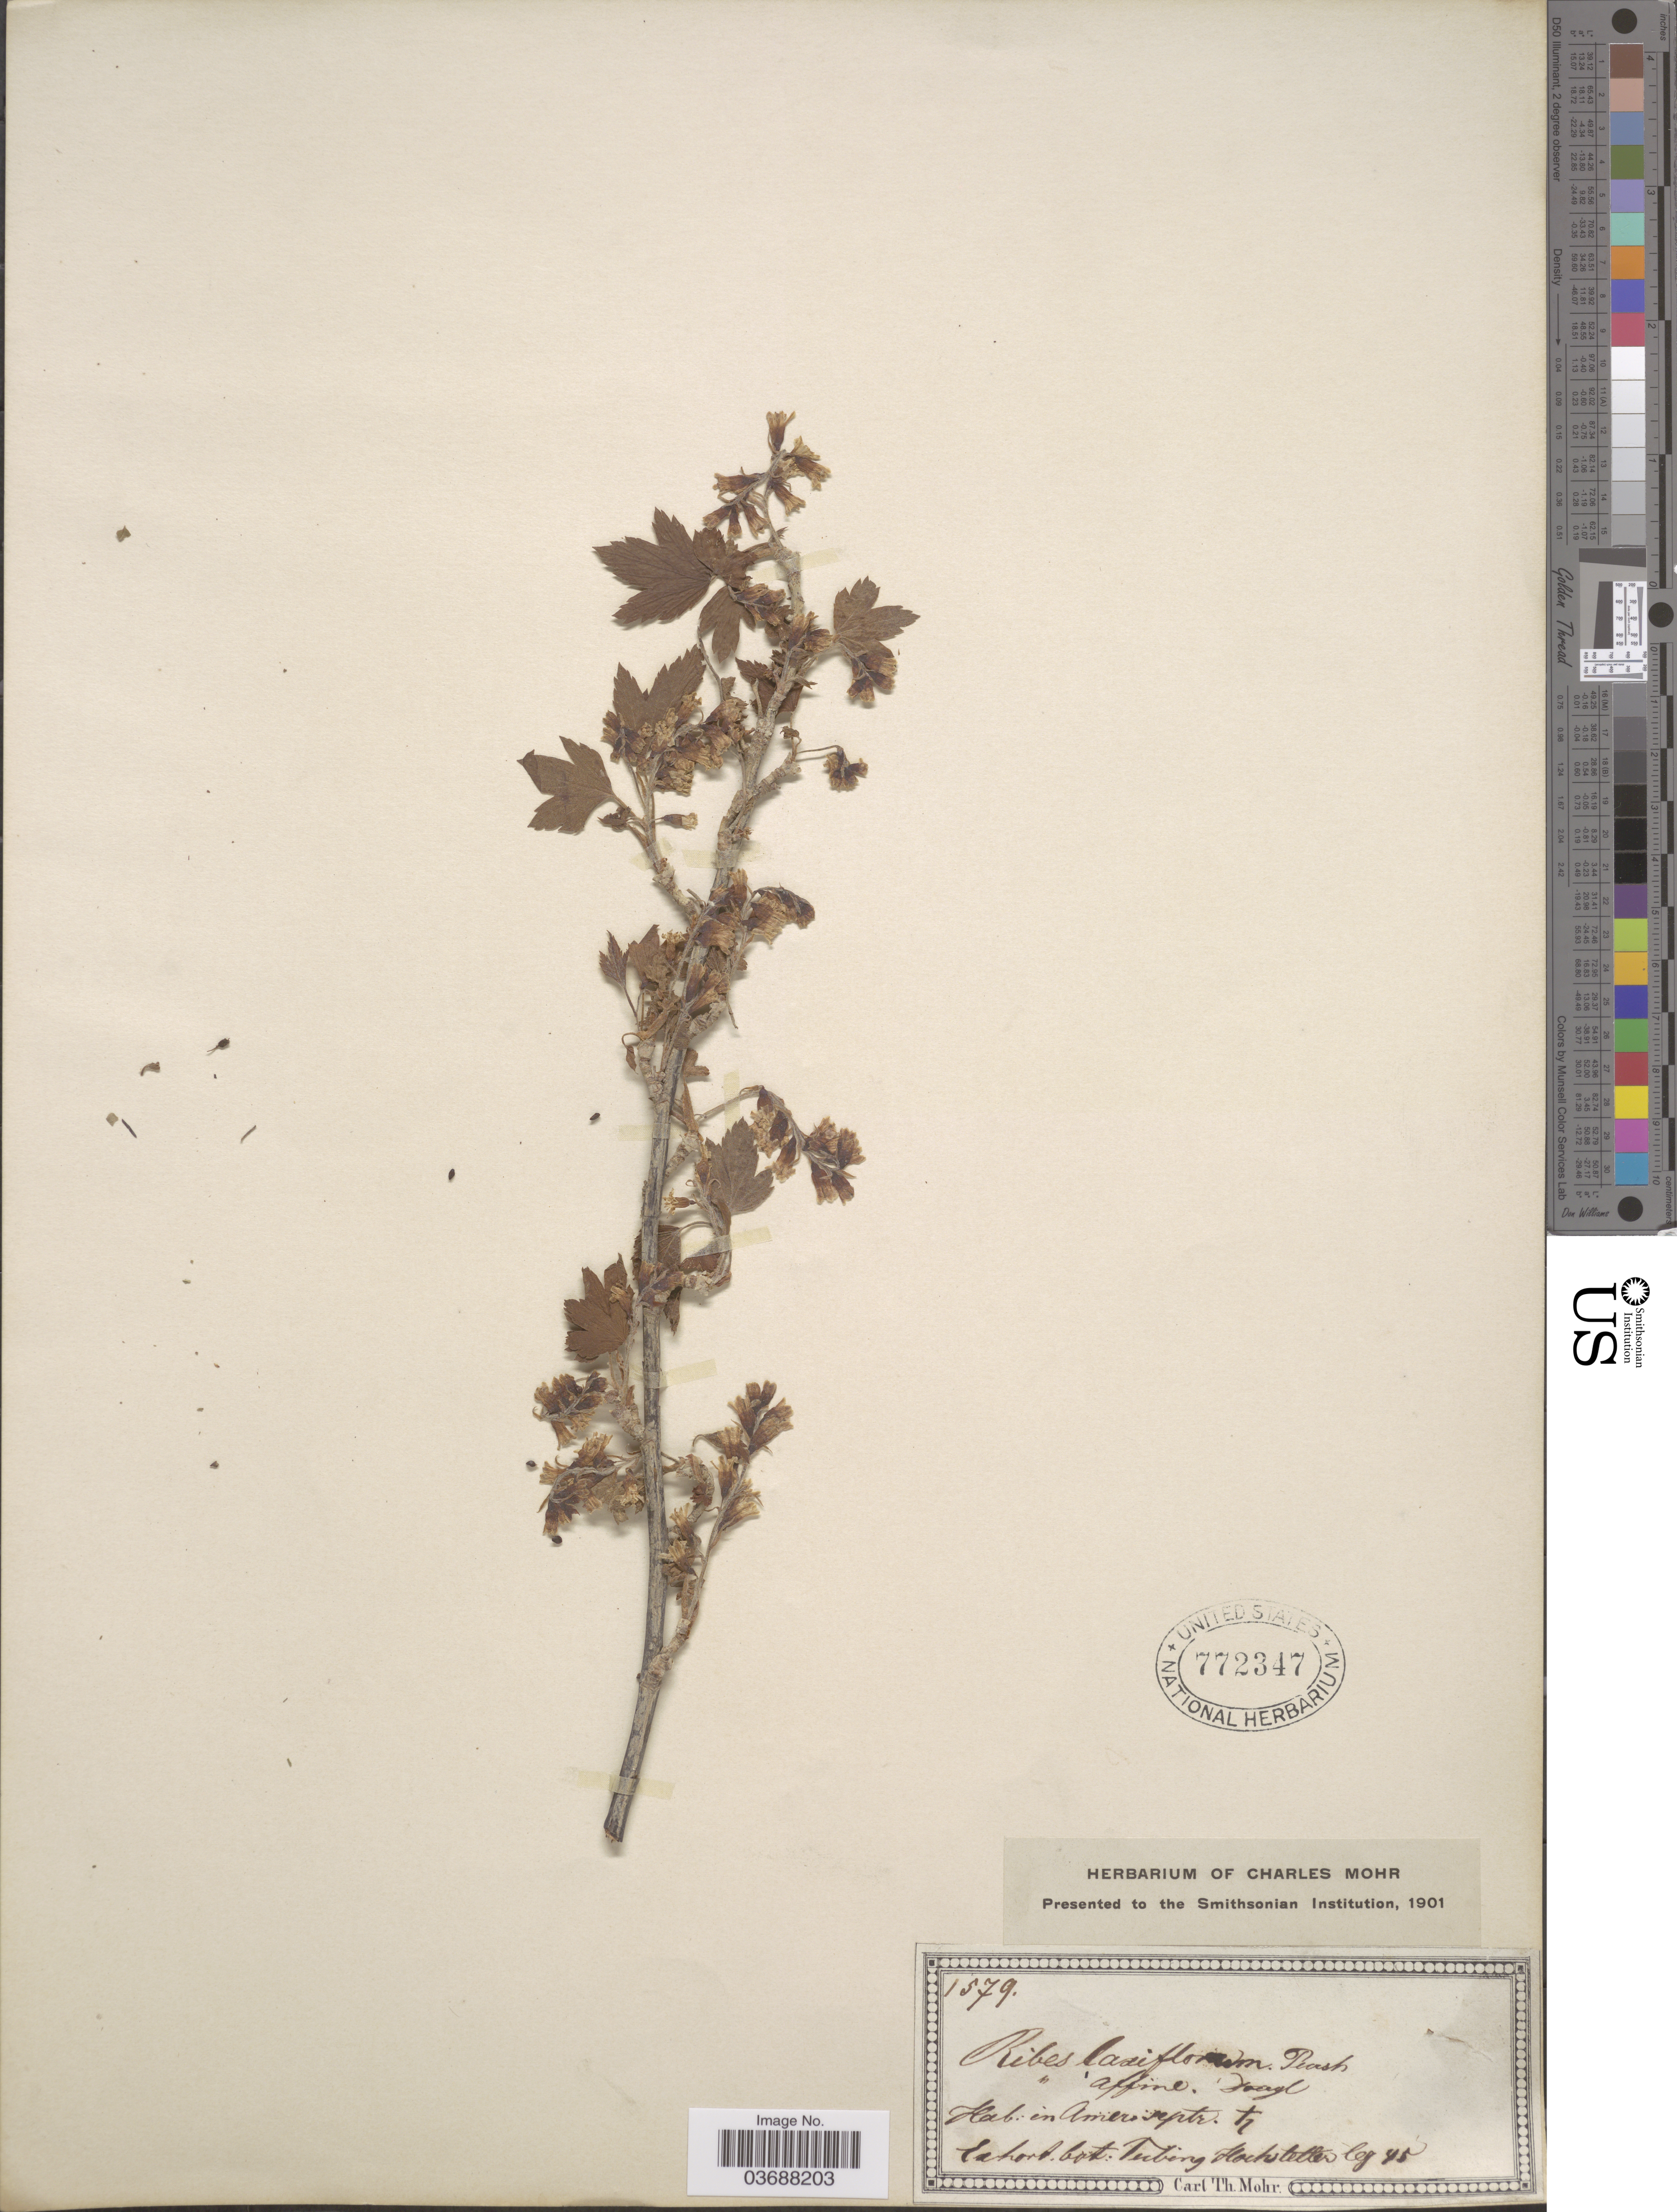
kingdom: Plantae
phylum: Tracheophyta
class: Magnoliopsida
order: Saxifragales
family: Grossulariaceae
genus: Ribes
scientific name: Ribes laxiflorum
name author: Pursh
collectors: Mohr, C. T. (herbarium)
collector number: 1579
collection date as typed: Transcribed d/m/y: //45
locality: In Ameri septr.* Ex hort. bot. Tubing Hochstetter.*?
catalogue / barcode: US 772347